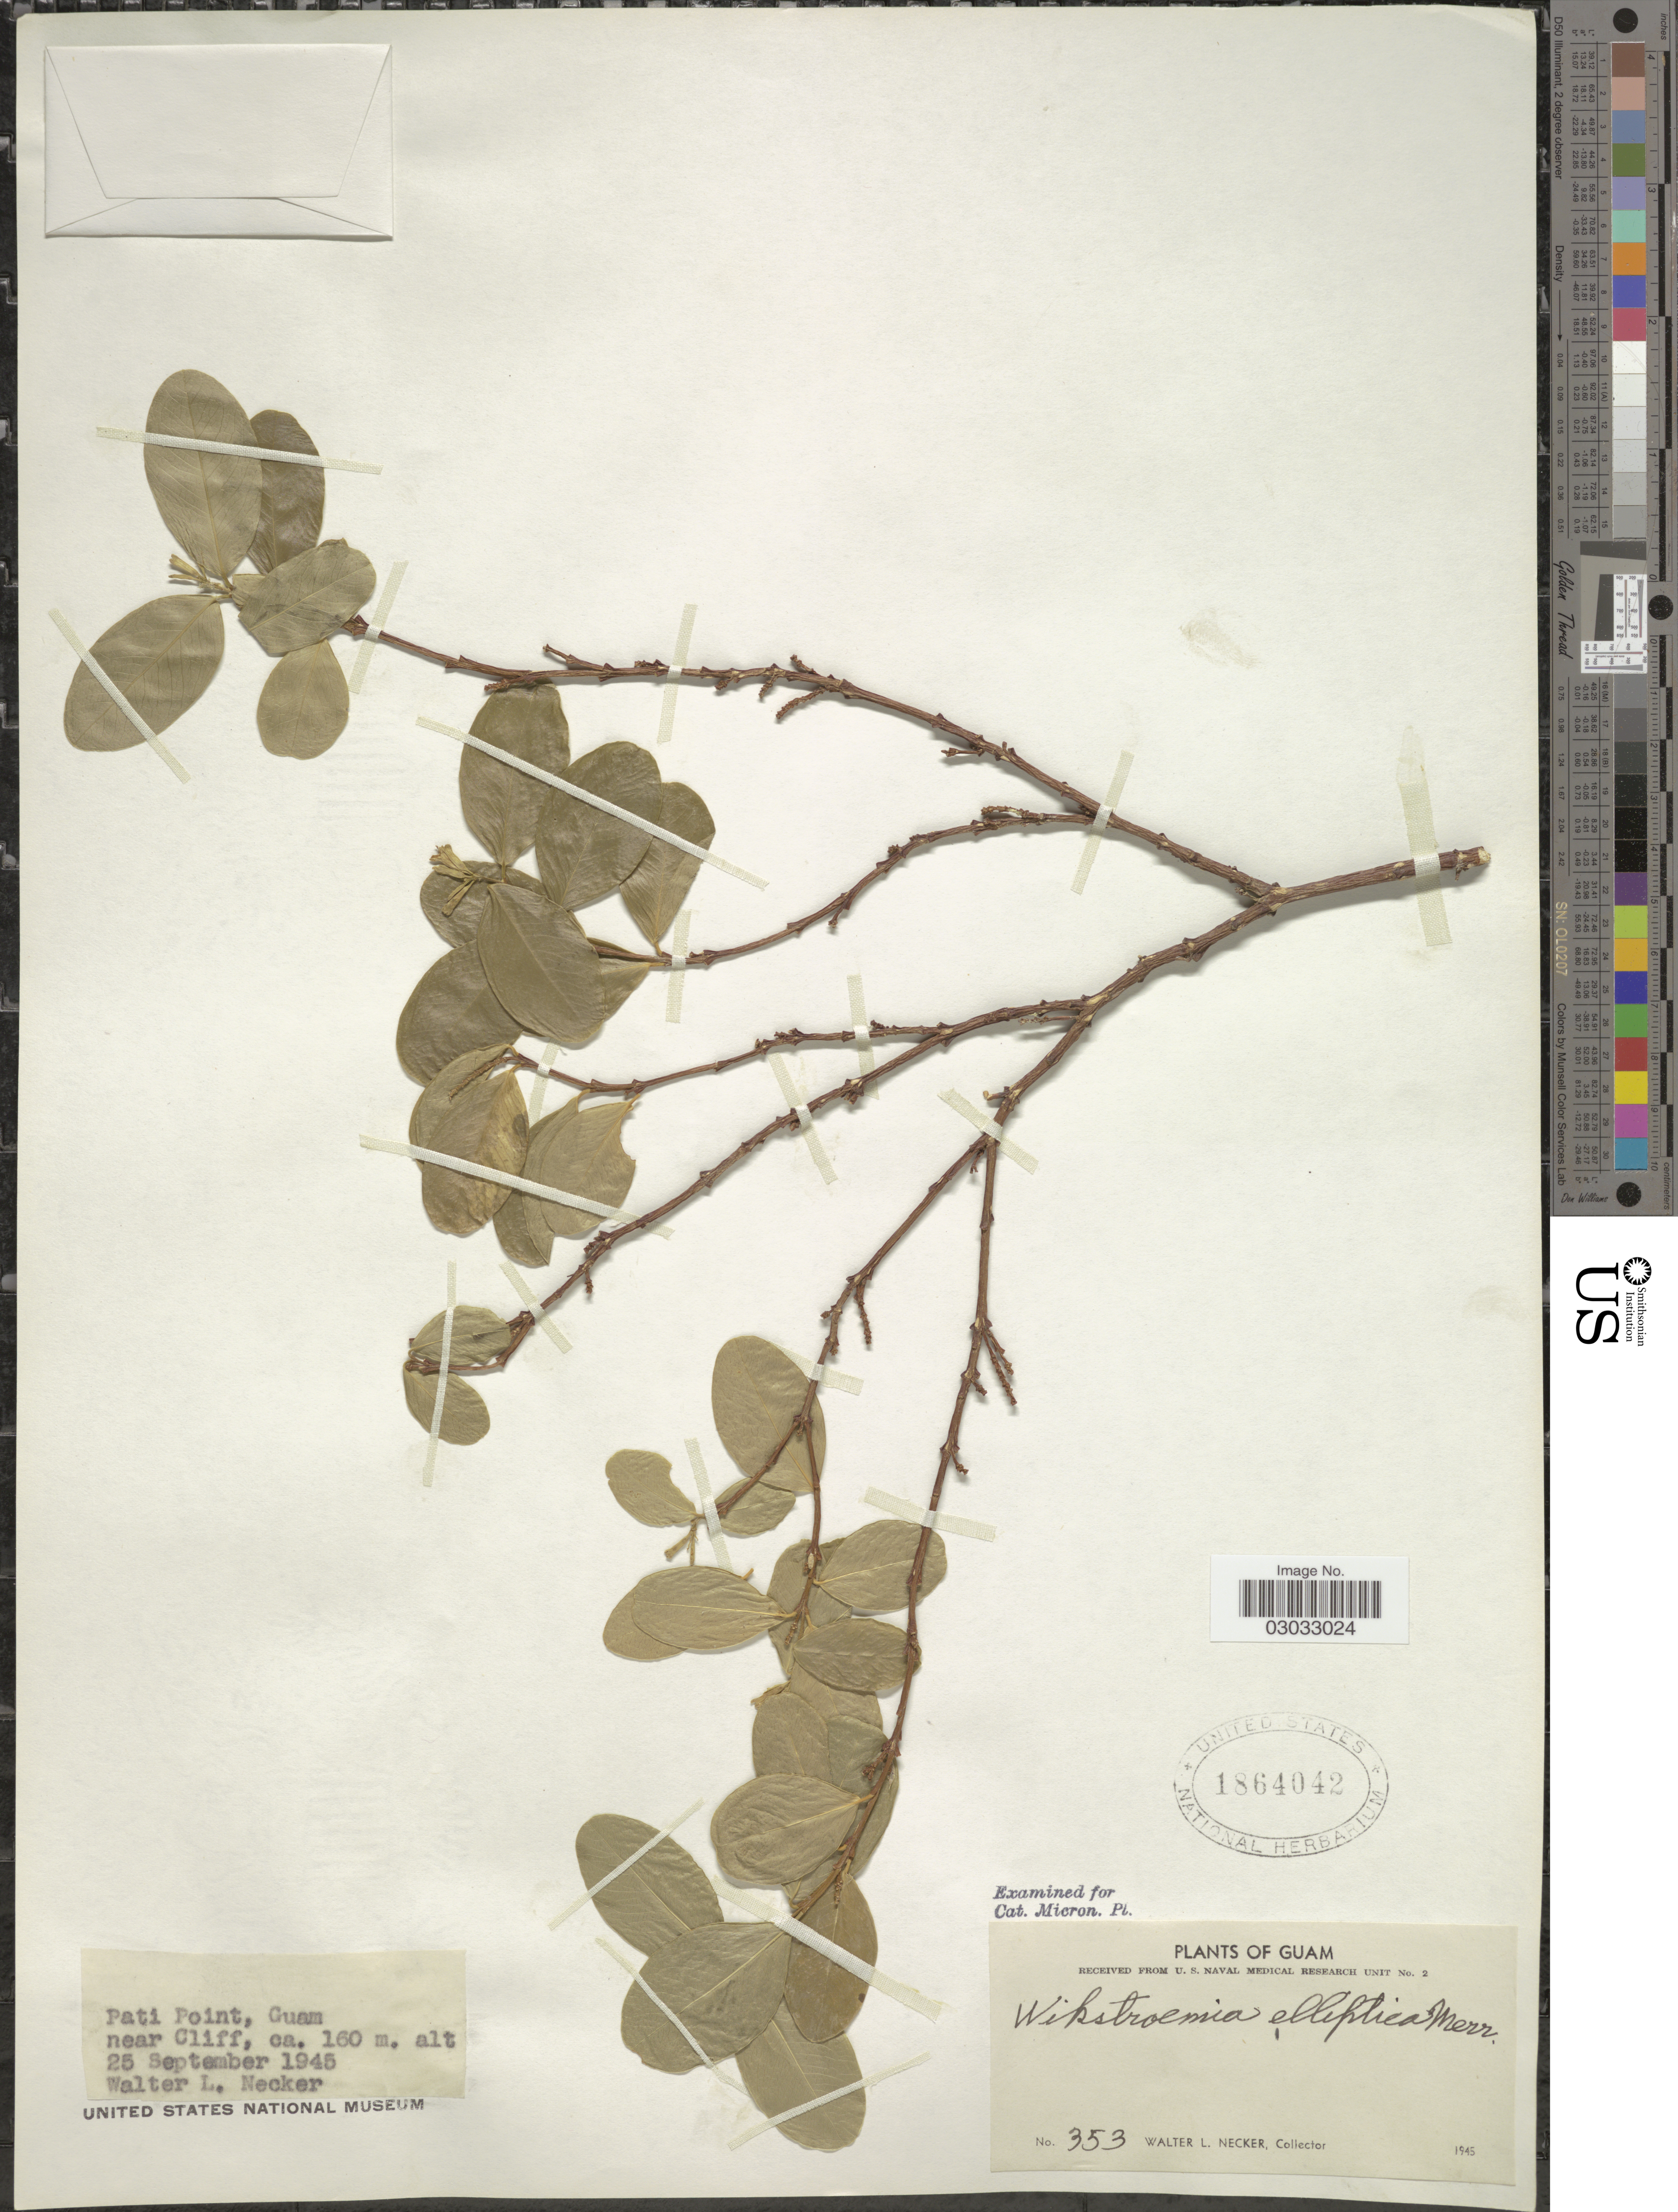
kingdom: Plantae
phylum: Tracheophyta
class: Magnoliopsida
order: Malvales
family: Thymelaeaceae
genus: Wikstroemia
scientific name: Wikstroemia elliptica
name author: Merr.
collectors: W. L. Necker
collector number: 353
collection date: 1945-09-25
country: Guam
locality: Pati Point, Guam, near Cliff.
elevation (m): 160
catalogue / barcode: US 1864042